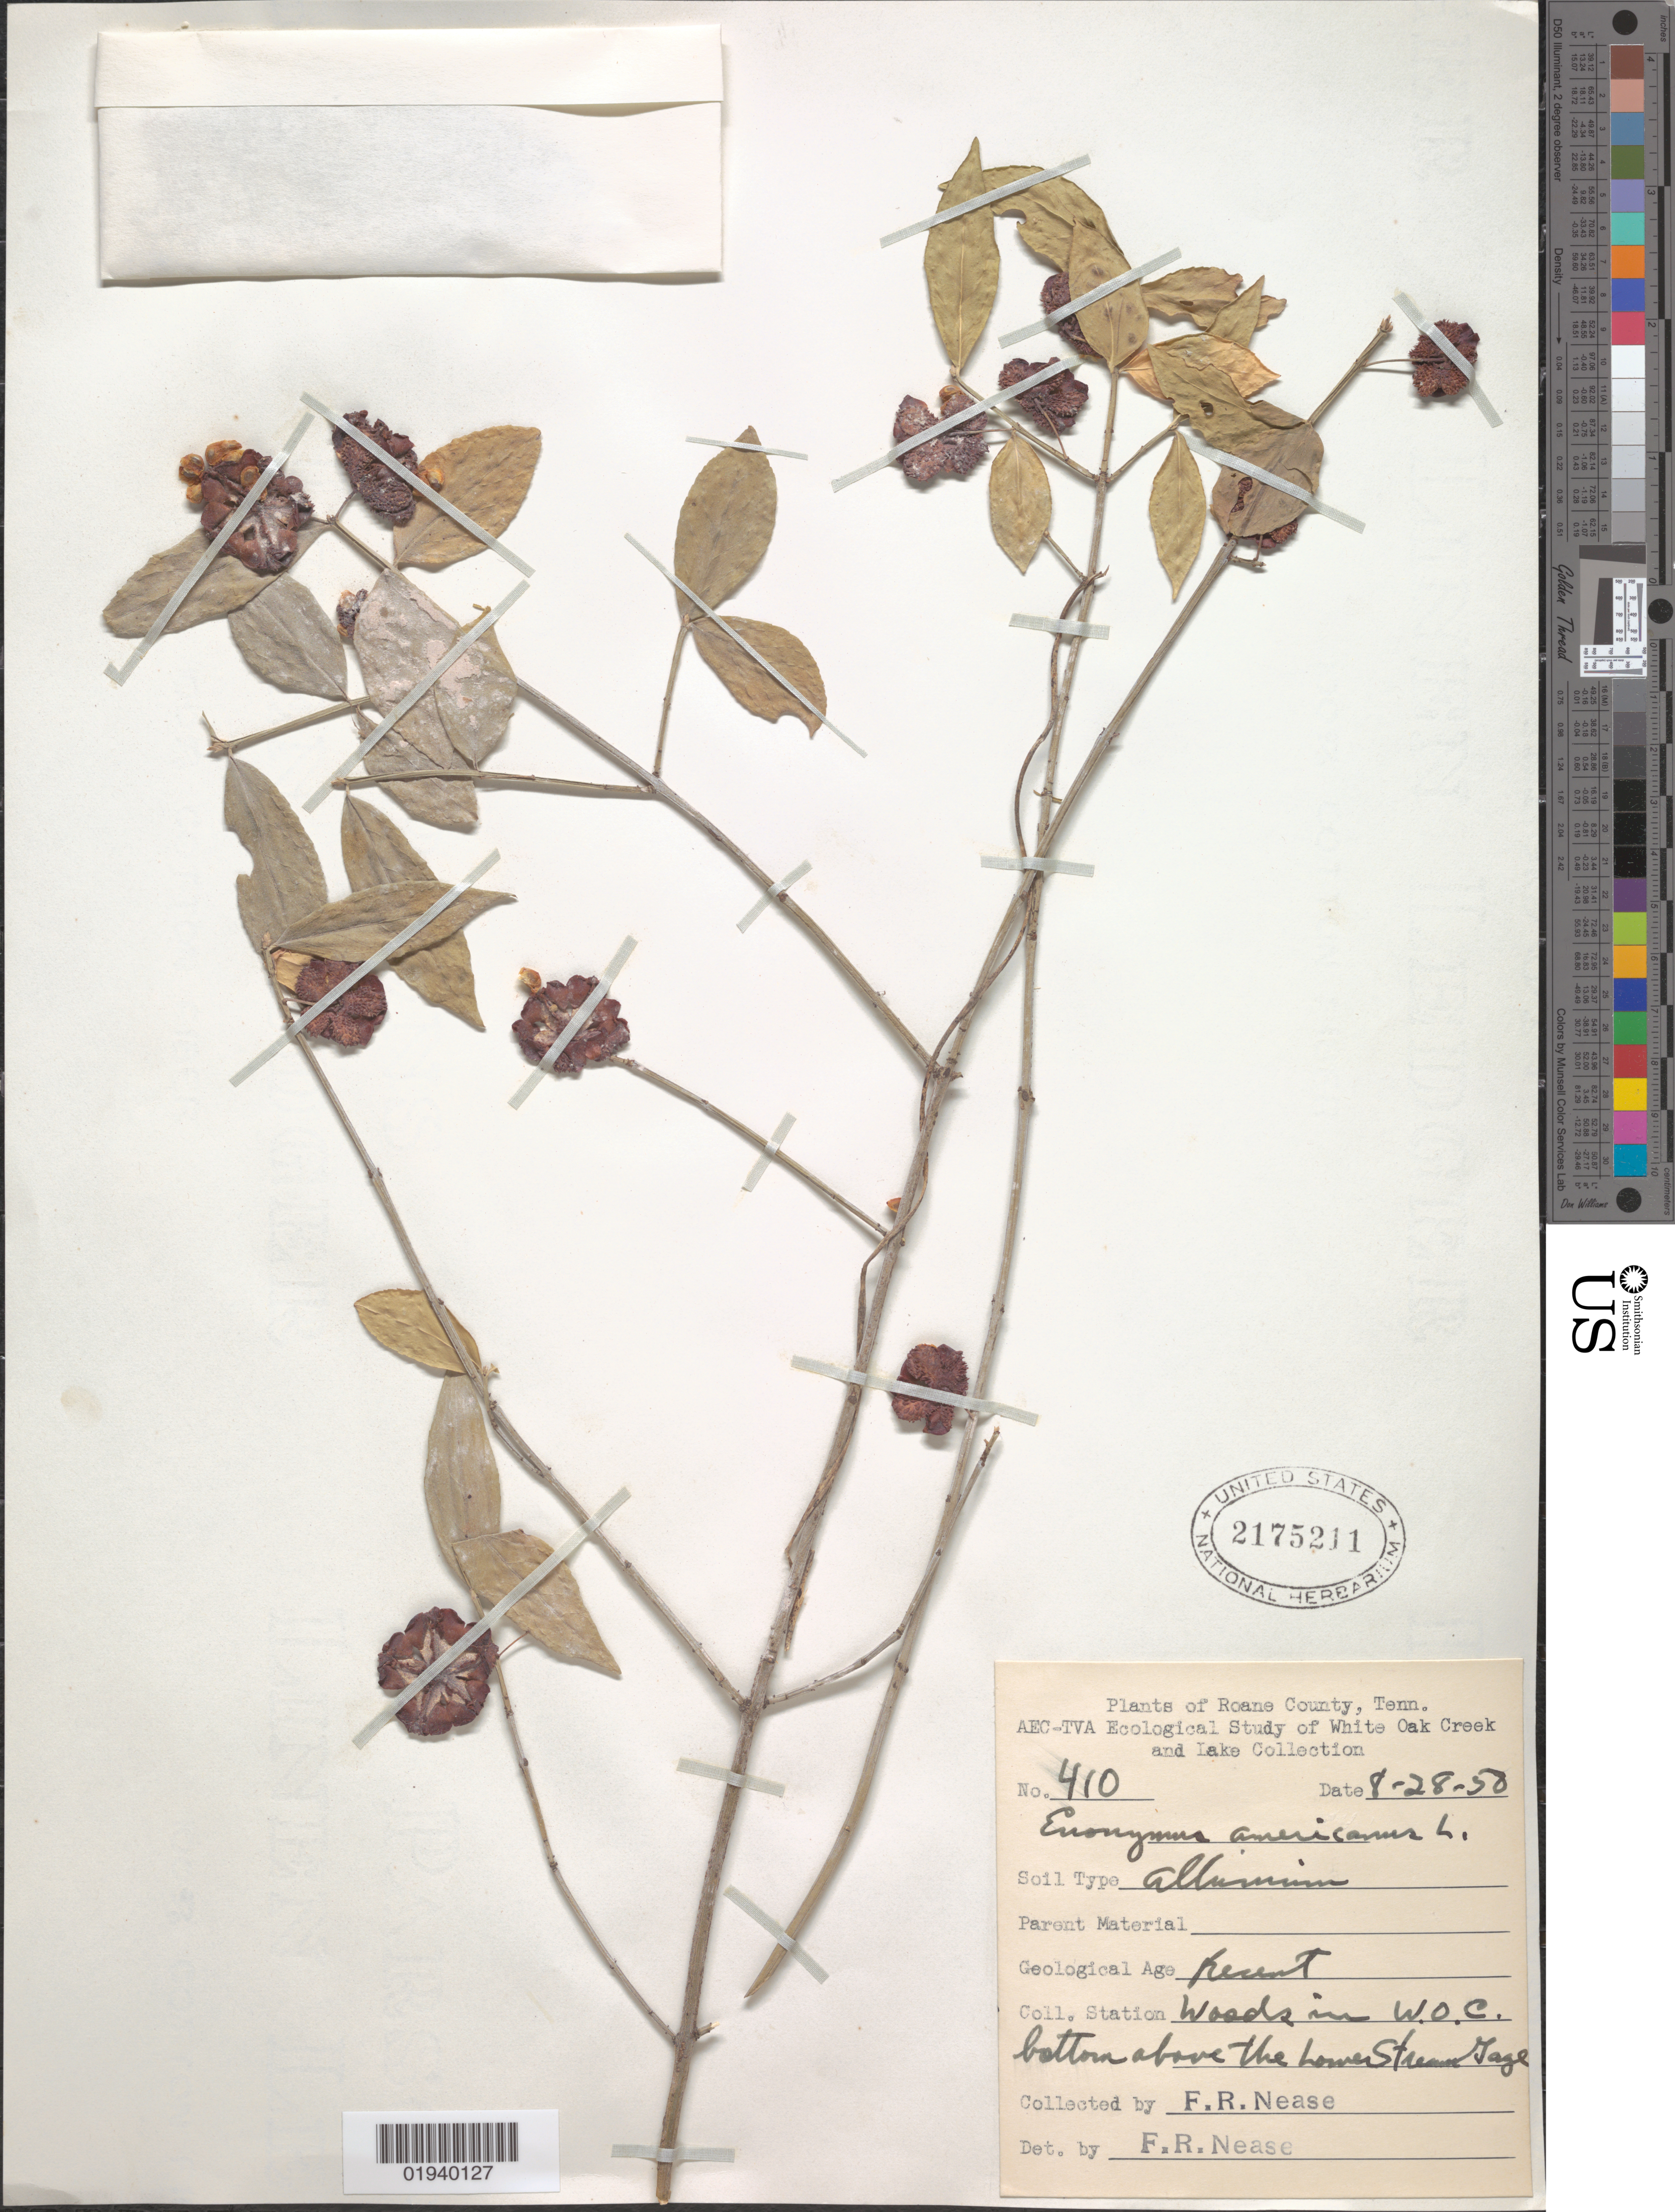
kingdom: Plantae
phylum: Tracheophyta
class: Magnoliopsida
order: Celastrales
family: Celastraceae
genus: Euonymus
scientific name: Euonymus americanus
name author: L.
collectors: F. Nease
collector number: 410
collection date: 1950-08-28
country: United States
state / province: Tennessee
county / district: Roane County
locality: White Oak Creek bottom above the Lower Stream Gaze [?]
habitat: Alluvial soil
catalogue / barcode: US 2175211